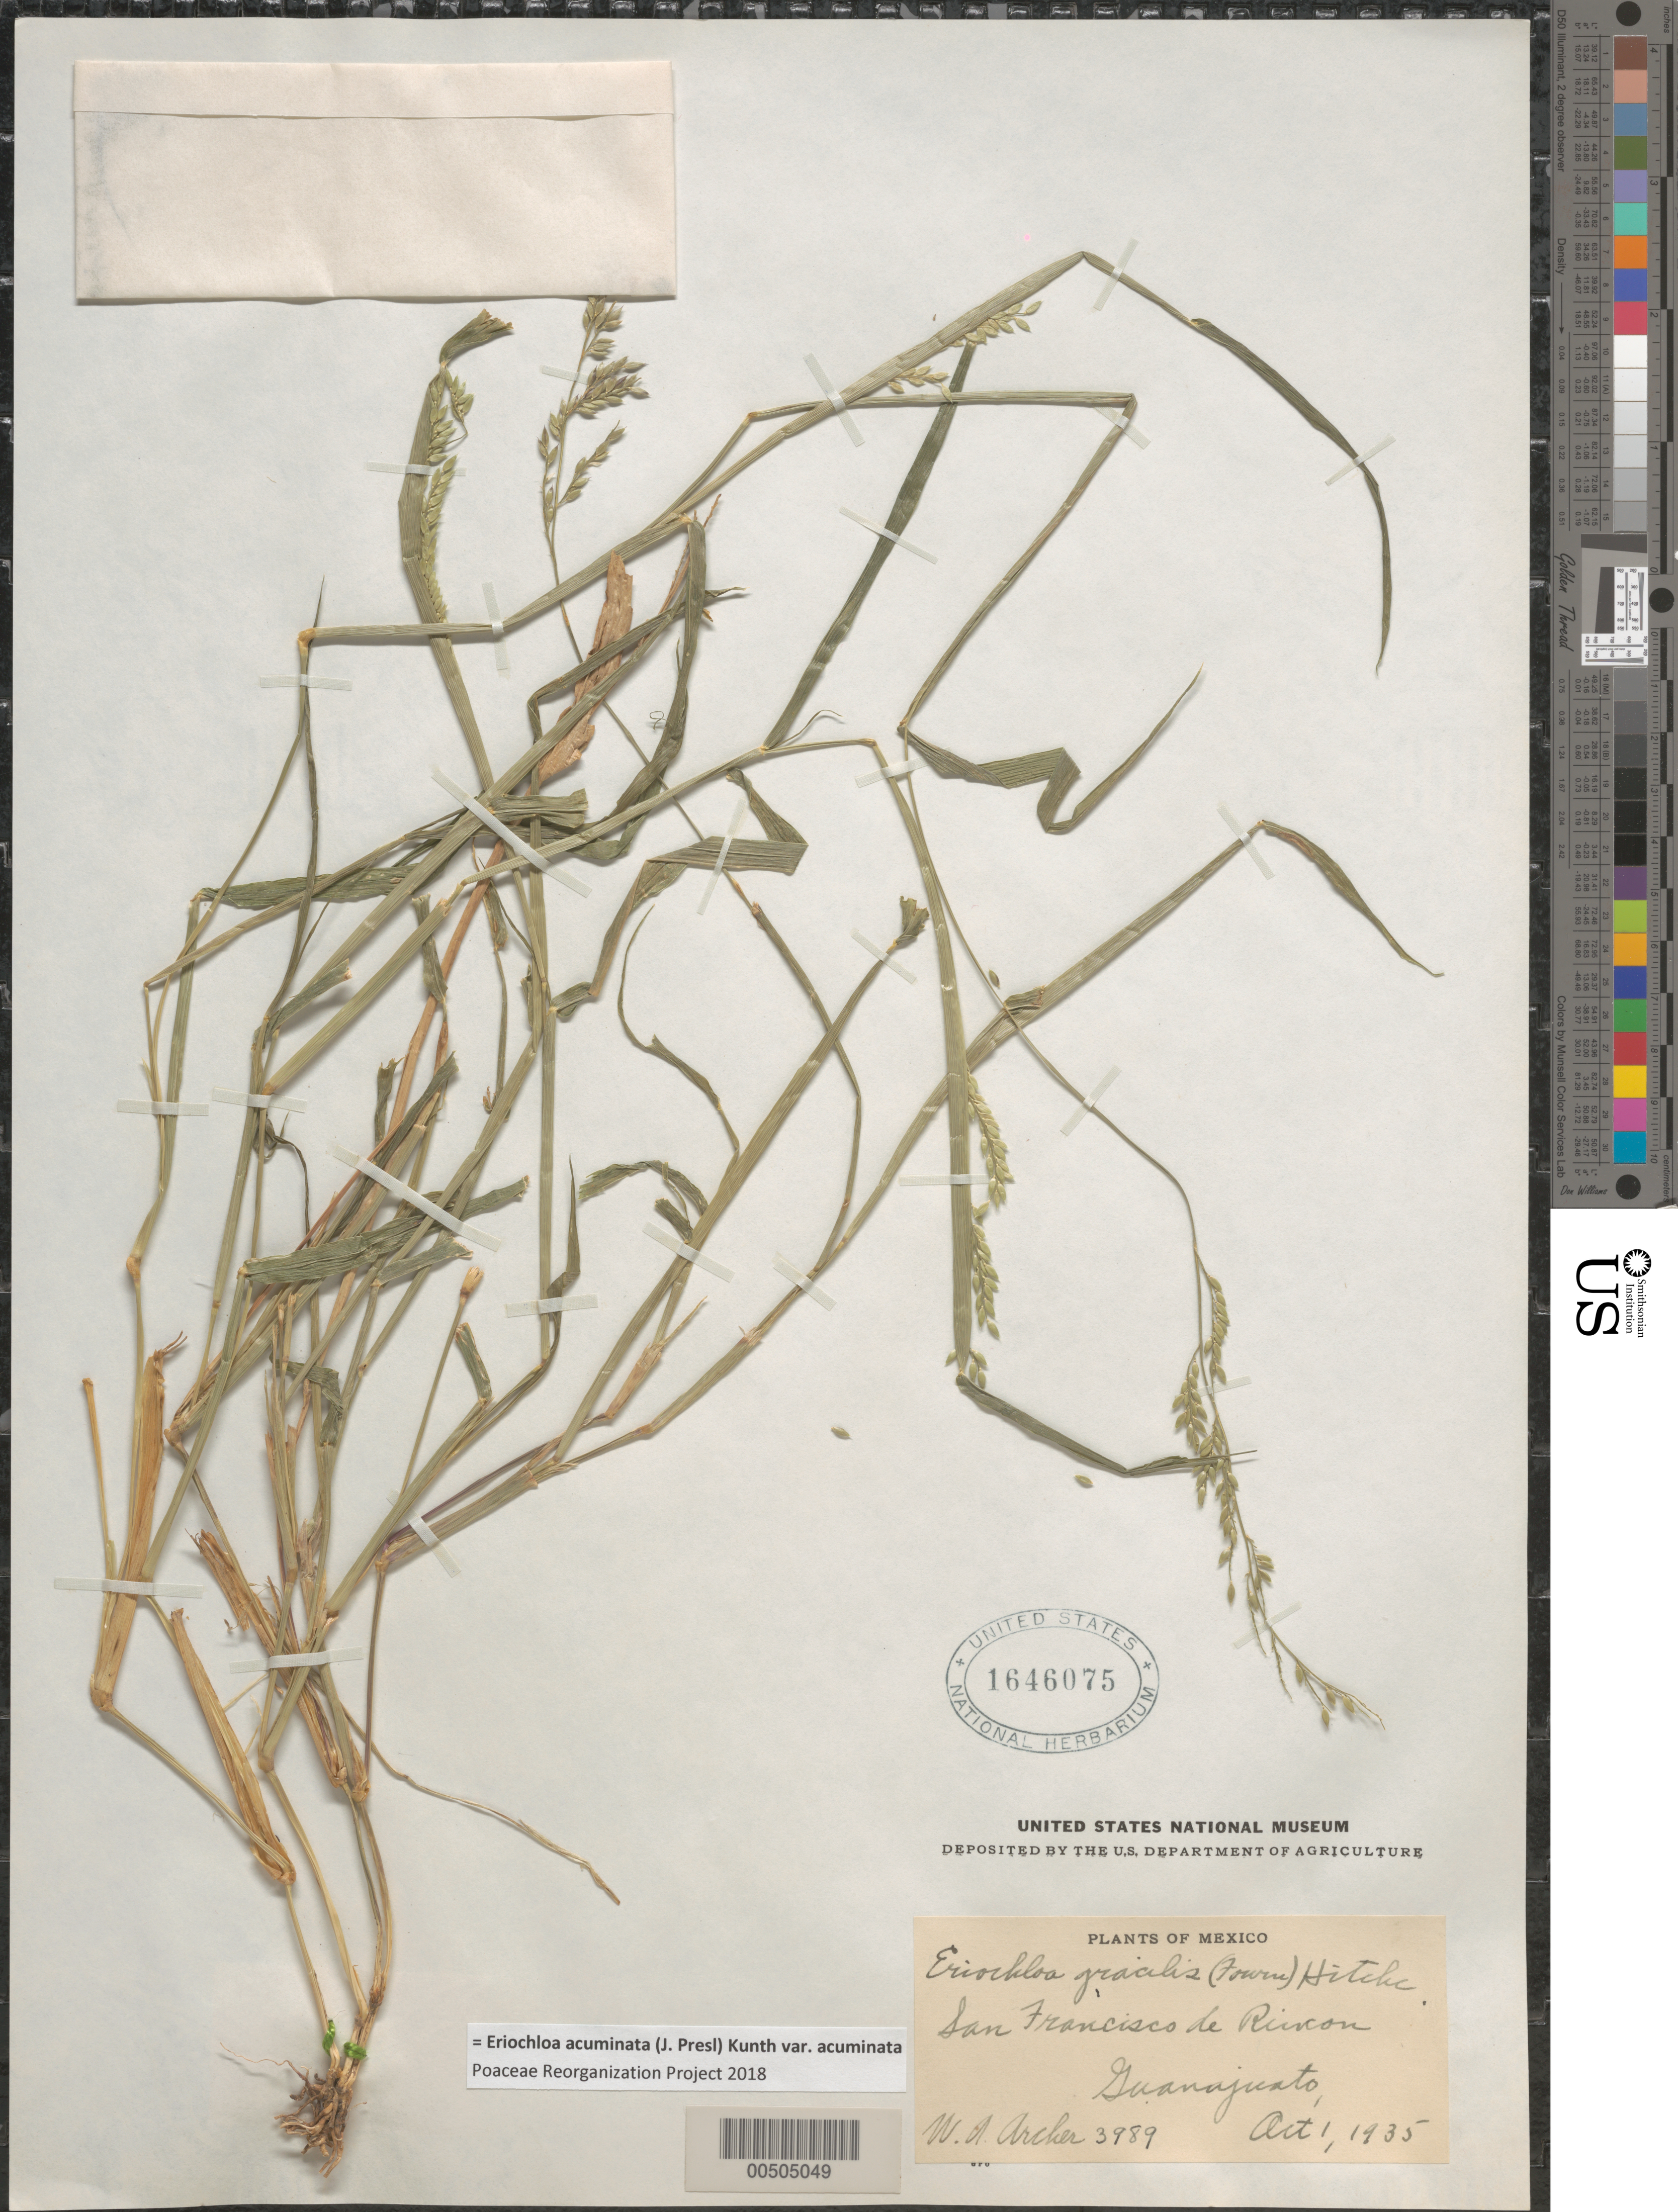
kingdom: Plantae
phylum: Tracheophyta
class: Liliopsida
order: Poales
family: Poaceae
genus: Eriochloa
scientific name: Eriochloa acuminata var. acuminata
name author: (J. Presl) Kunth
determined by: Poaceae Reorganization Project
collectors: W. A. Archer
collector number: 3989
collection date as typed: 1 Oct 1935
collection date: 1935-10-01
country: Mexico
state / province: Guanajuato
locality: San Francisco de Rincon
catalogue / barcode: US 1646075